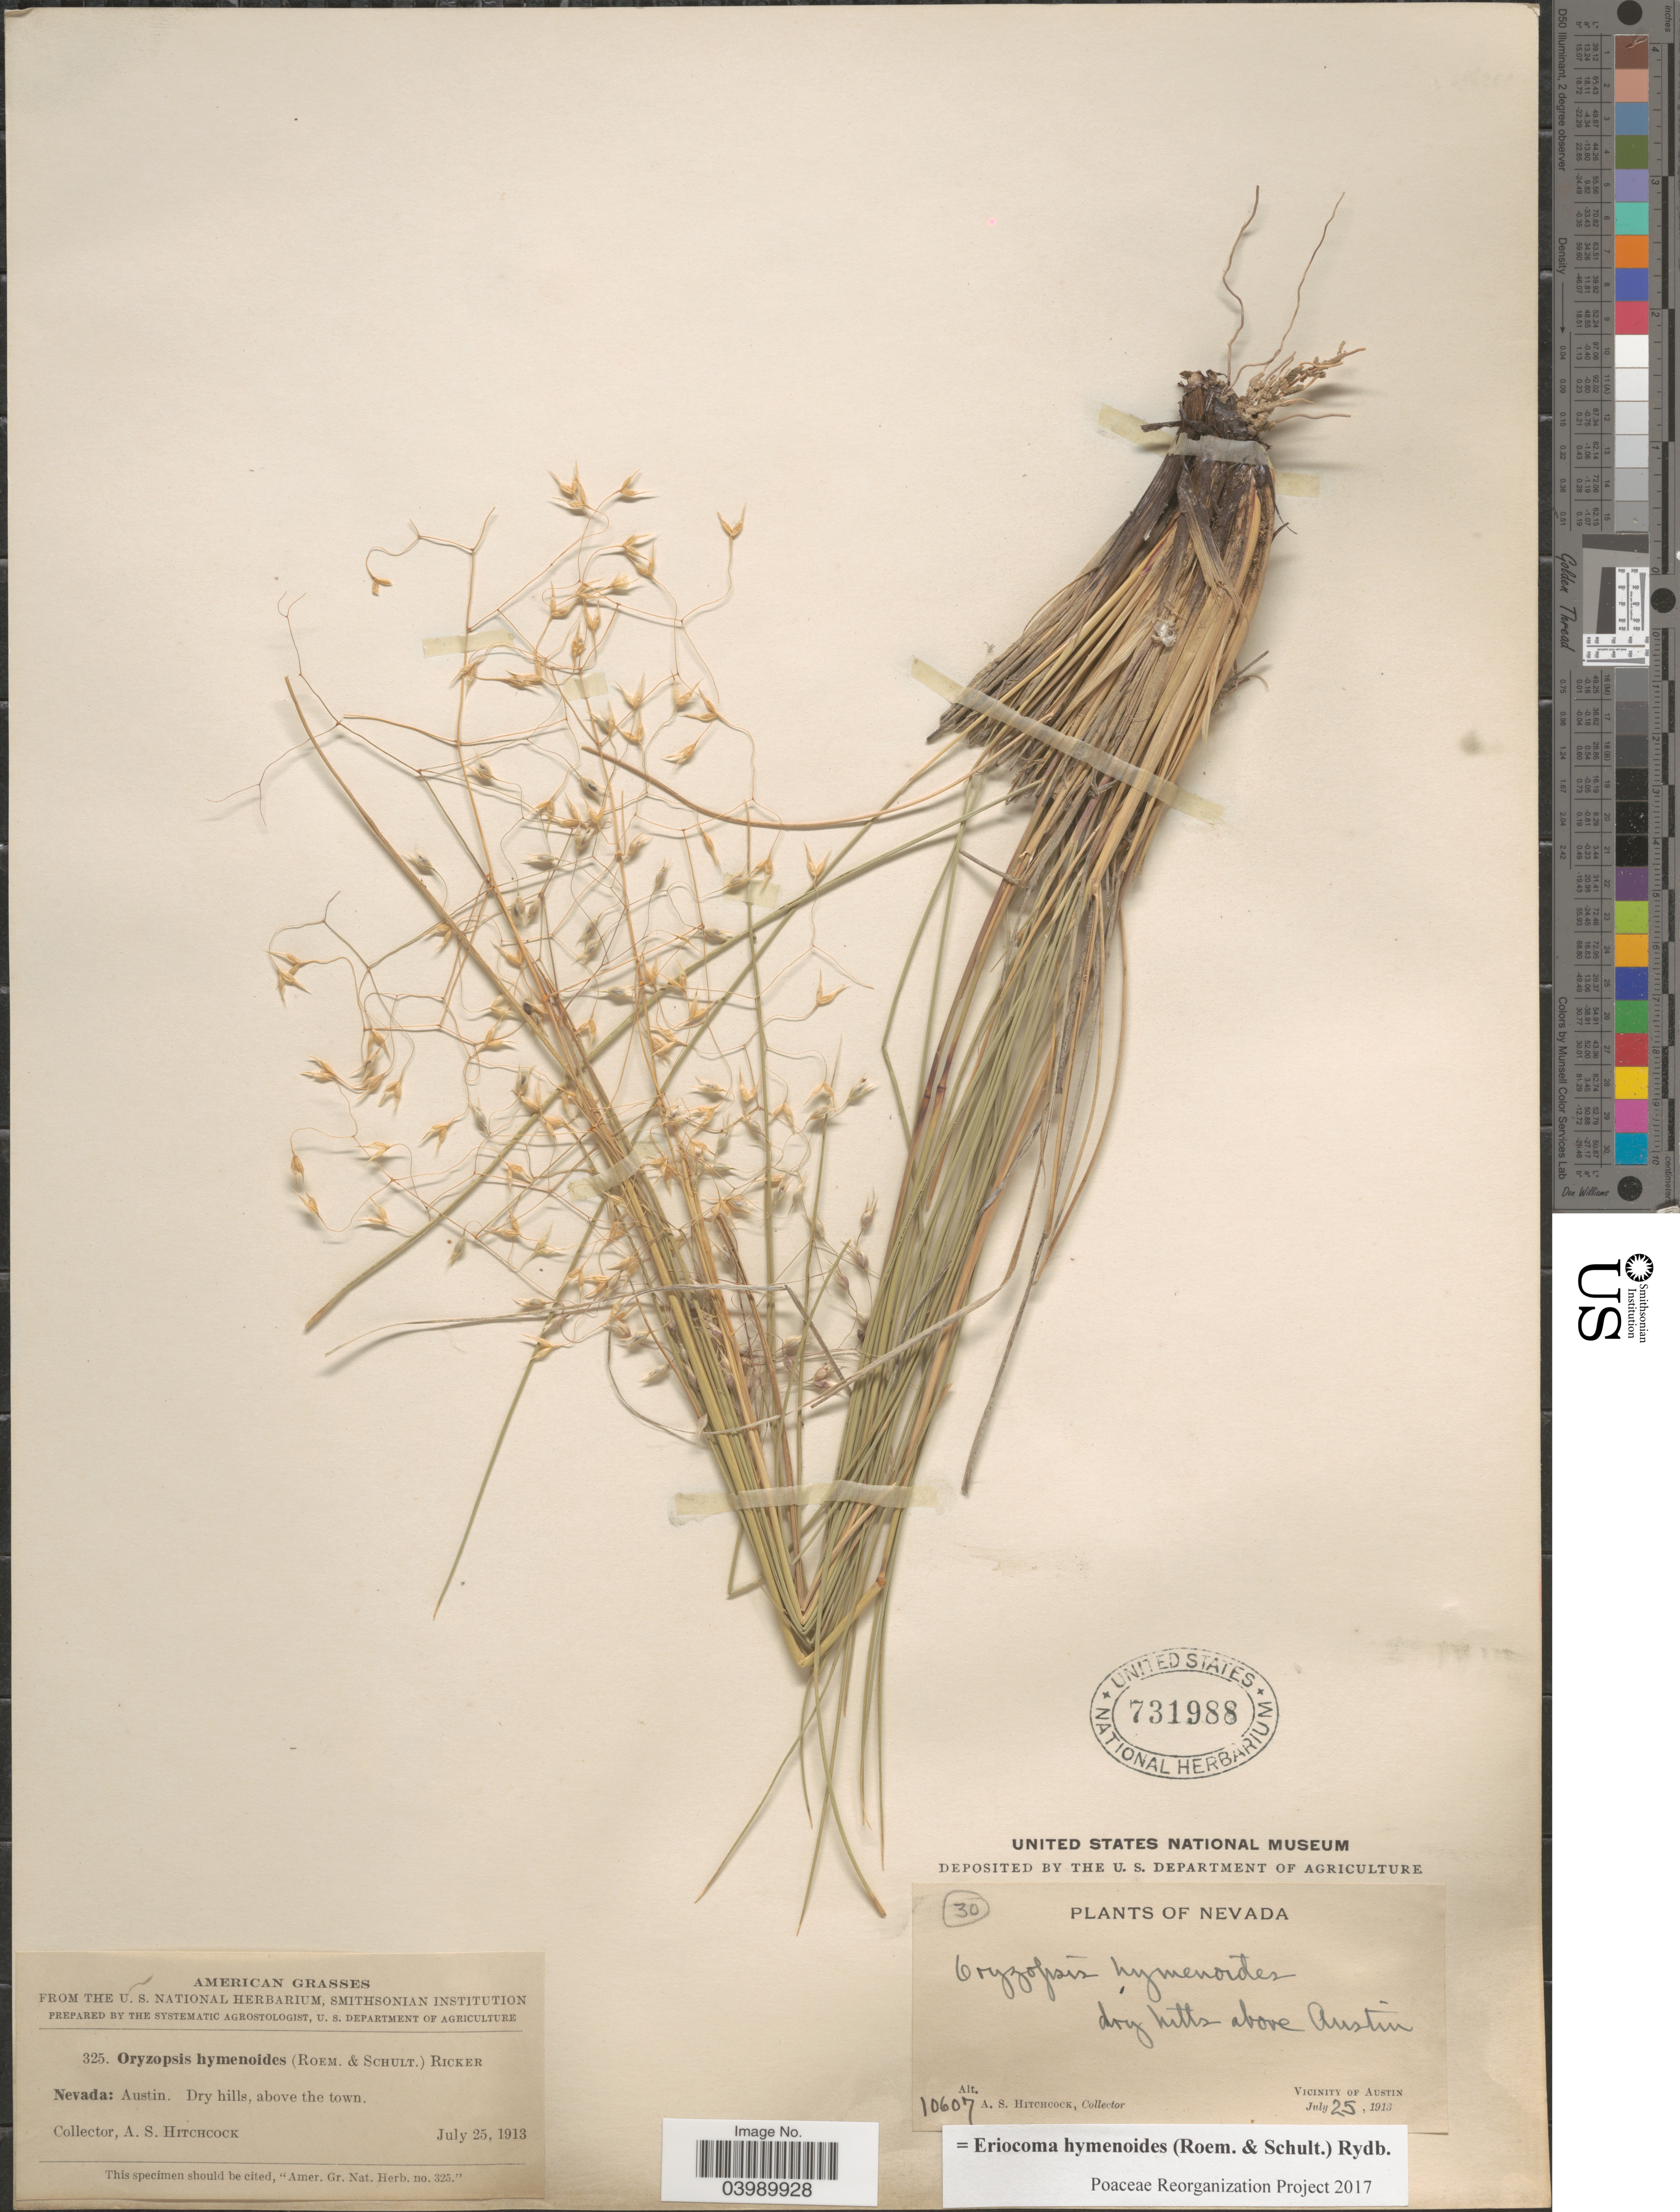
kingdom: Plantae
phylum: Tracheophyta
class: Liliopsida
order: Poales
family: Poaceae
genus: Eriocoma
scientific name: Eriocoma hymenoides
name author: (Roem. & Schult.) Rydb.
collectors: A. S. Hitchcock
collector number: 325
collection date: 1913-07-25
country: United States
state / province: Nevada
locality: Above Austin. Vicinity of Austin. Above the town.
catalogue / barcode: US 731988